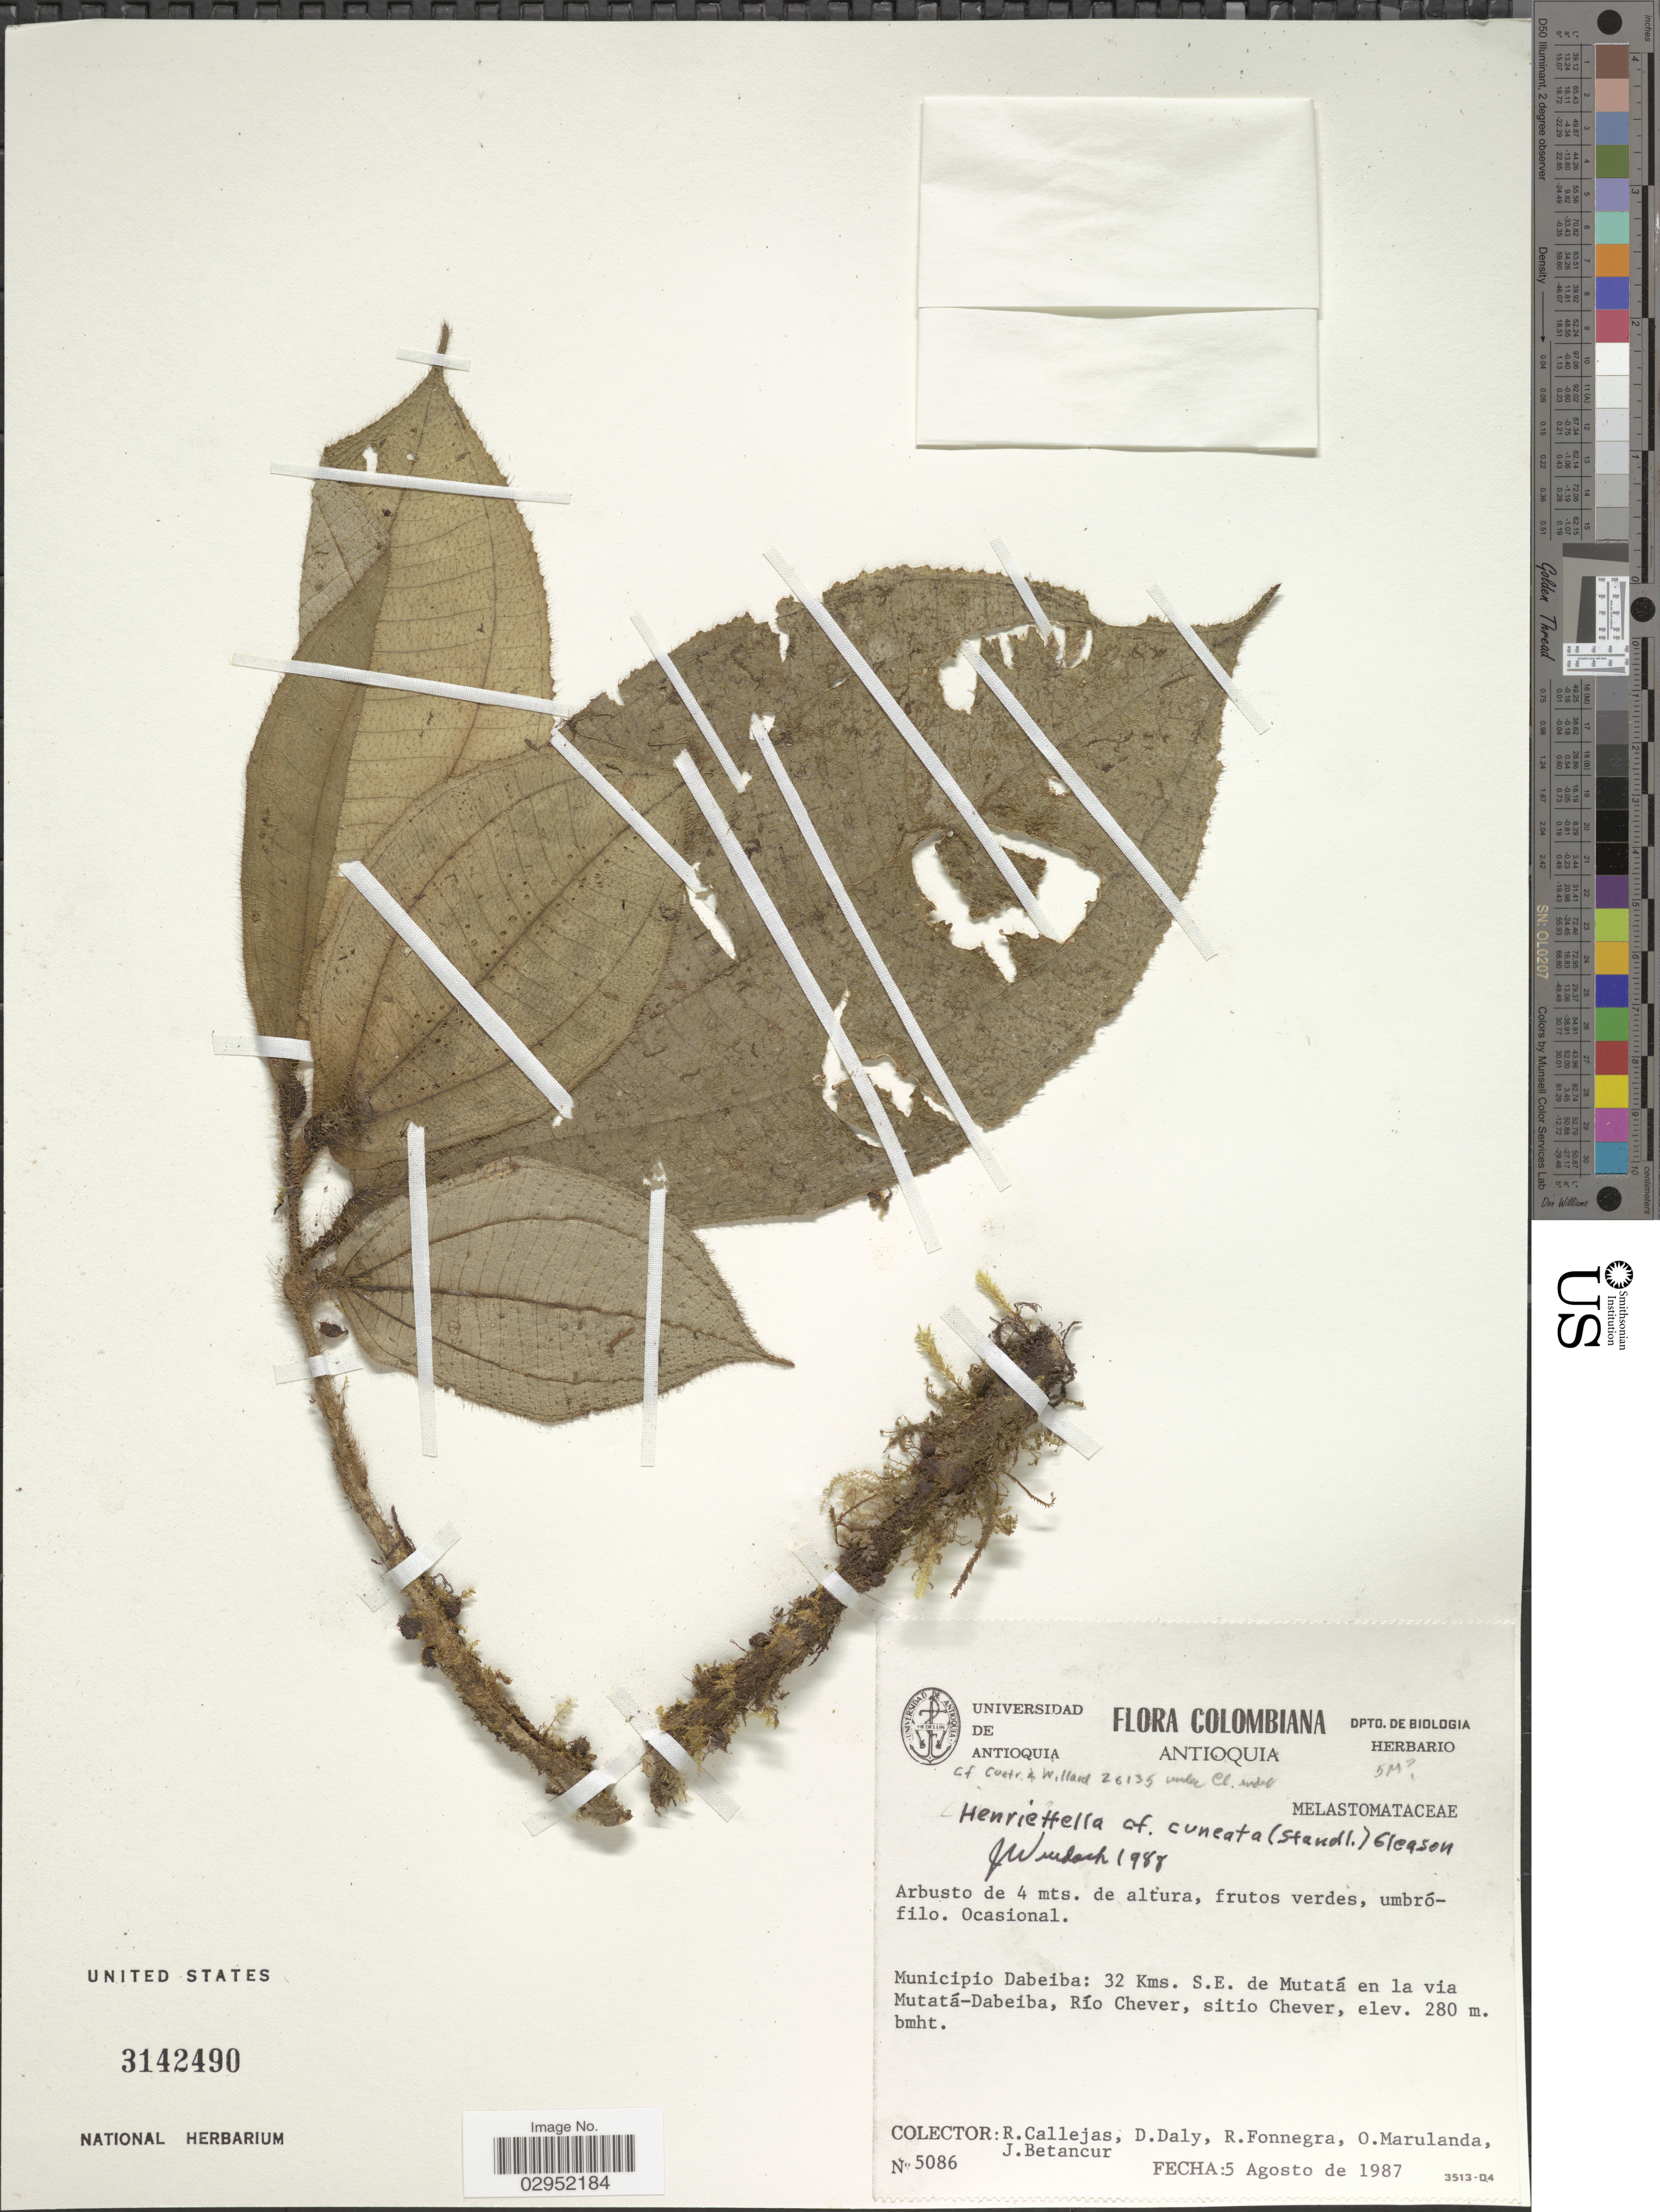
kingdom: Plantae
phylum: Tracheophyta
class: Magnoliopsida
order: Myrtales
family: Melastomataceae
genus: Henriettea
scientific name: Henriettea cuneata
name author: (Standl.) L.O. Williams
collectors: R. Callejas, D. C. Daly, R. Fonnegra, O. Marulanda & J. Betancur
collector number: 5086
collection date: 1987-08-05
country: Colombia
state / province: Antioquia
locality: Municipio Dabeiba: 32 Kms. S.E. de Mutatá en la via Mutatá-Dabeiba, Río Chever, sitio Chever.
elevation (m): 280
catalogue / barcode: US 3142490